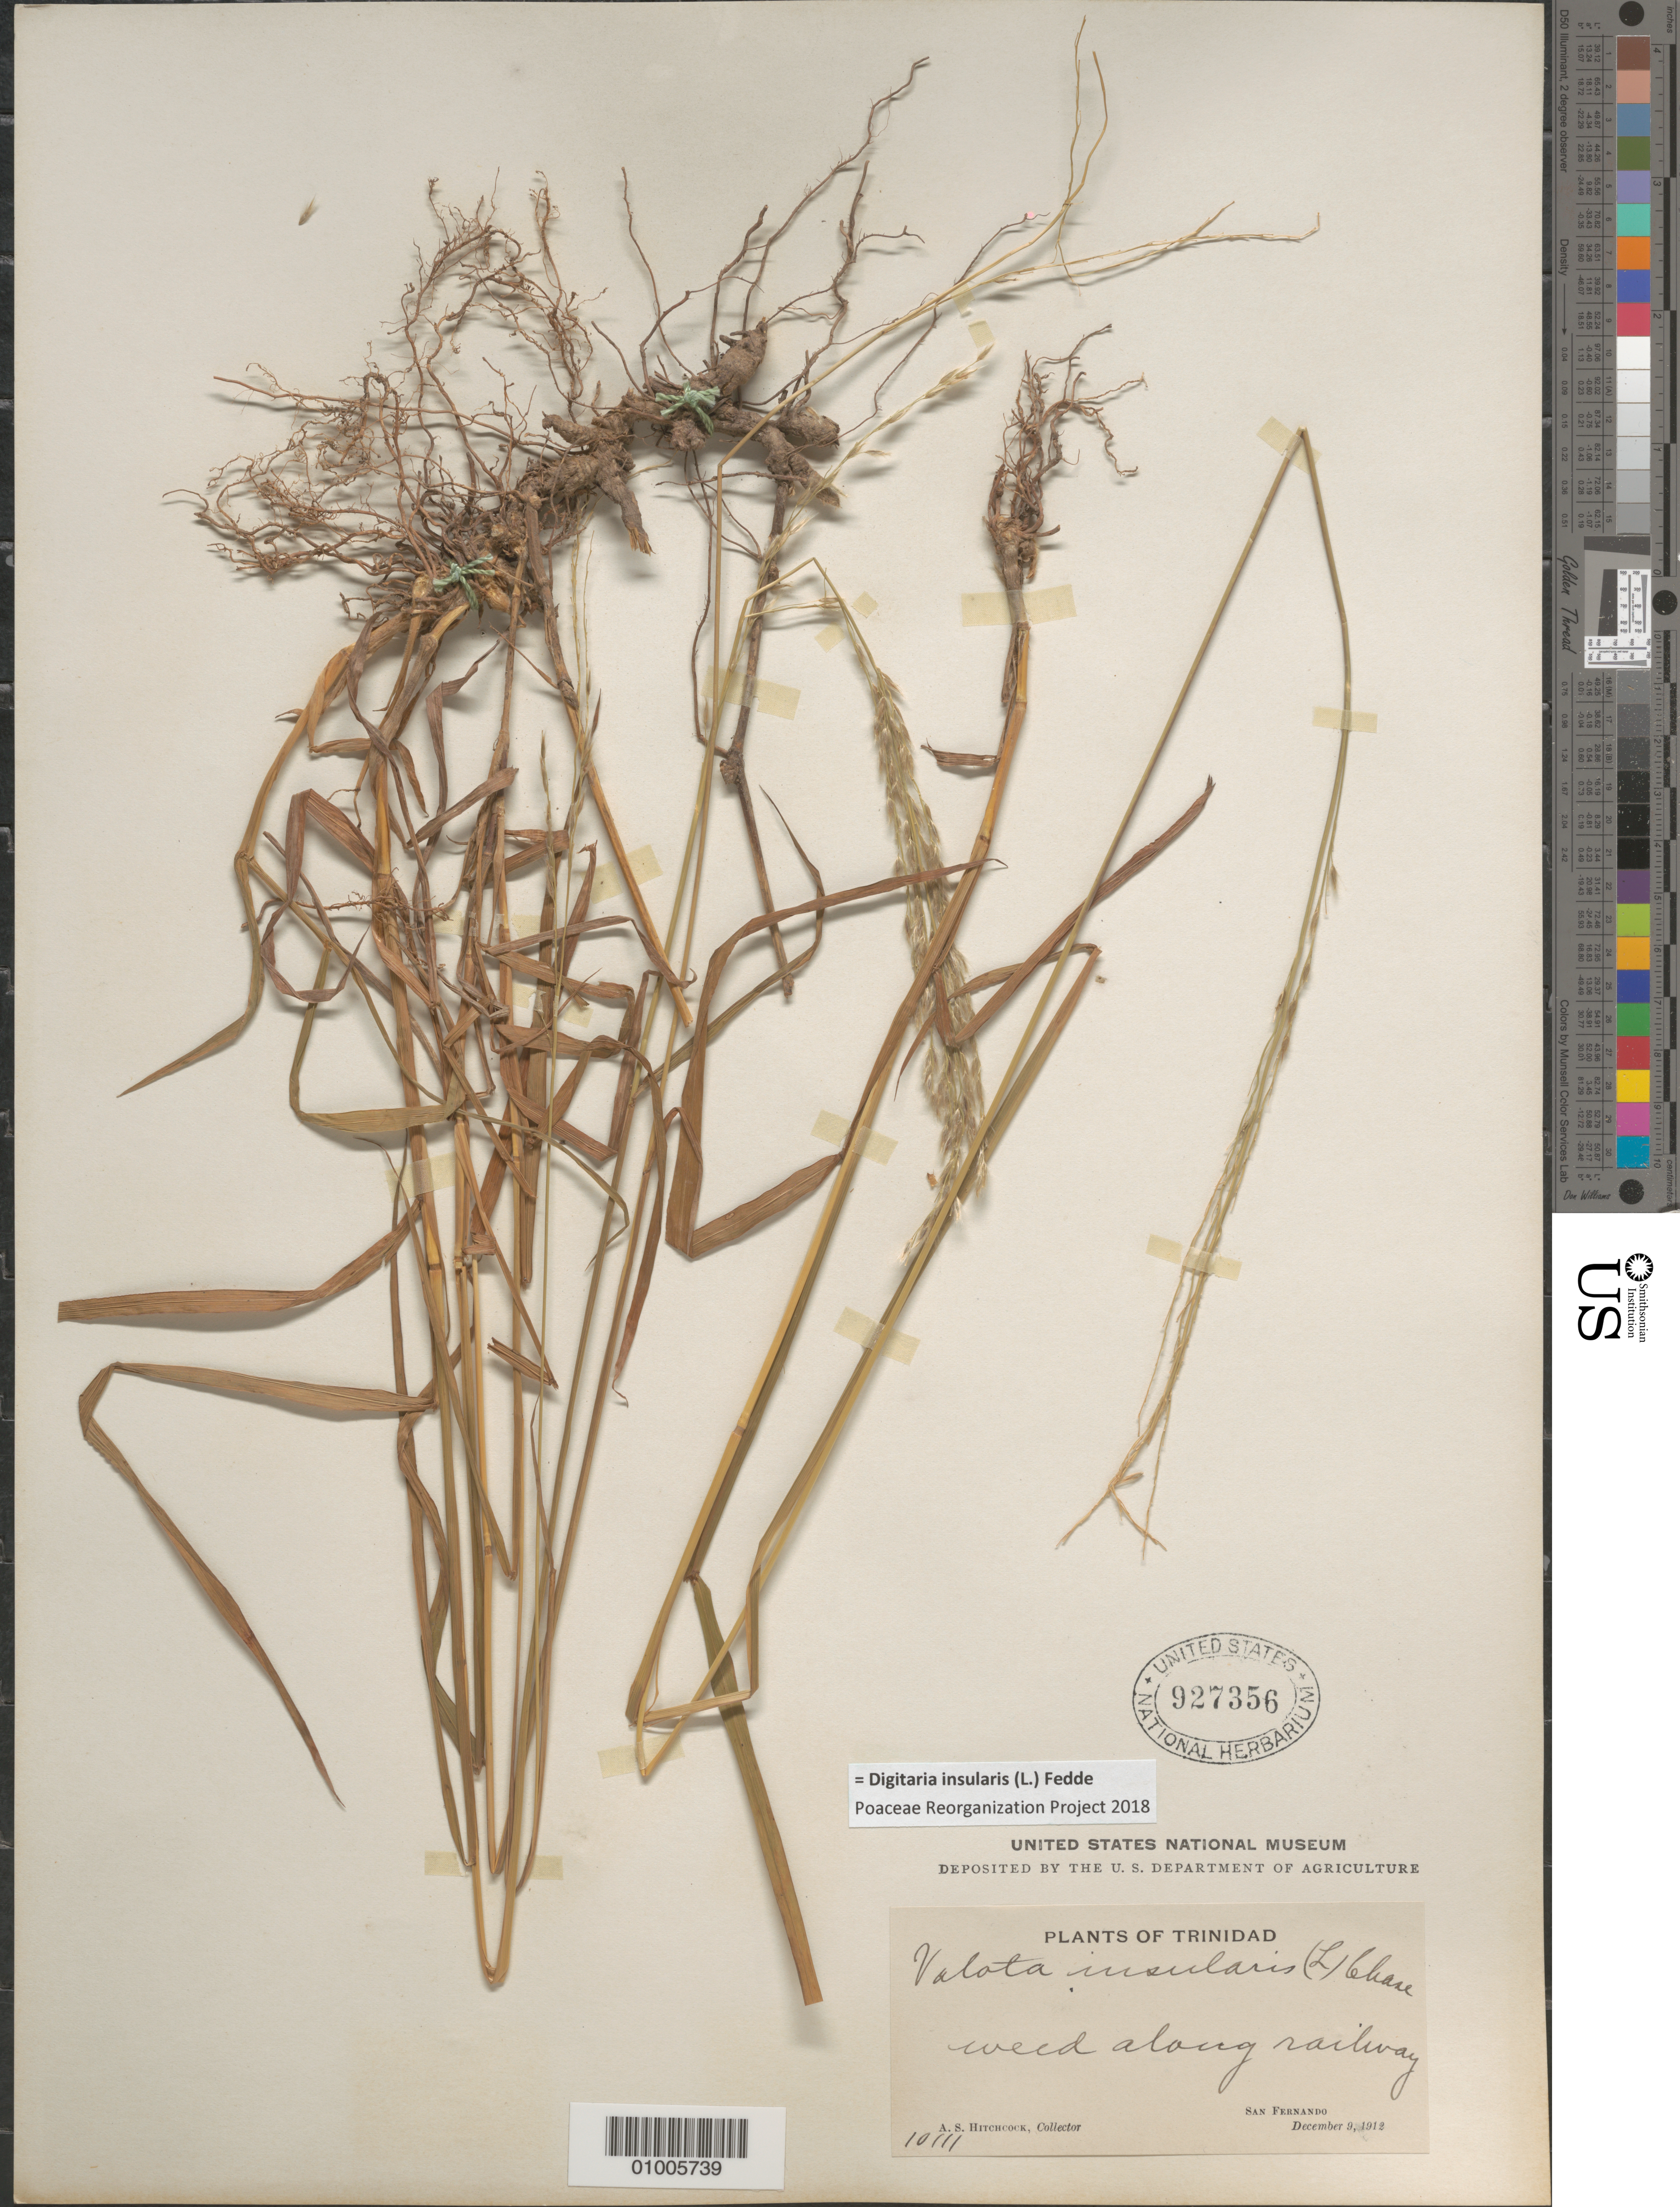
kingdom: Plantae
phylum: Tracheophyta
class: Liliopsida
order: Poales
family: Poaceae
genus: Digitaria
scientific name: Digitaria insularis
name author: (L.) Mez ex Ekman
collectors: A. S. Hitchcock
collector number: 10111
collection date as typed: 09 Dec 1912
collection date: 1912-12-09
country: Trinidad and Tobago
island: Trinidad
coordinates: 0 N, 0 E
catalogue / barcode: US 927936